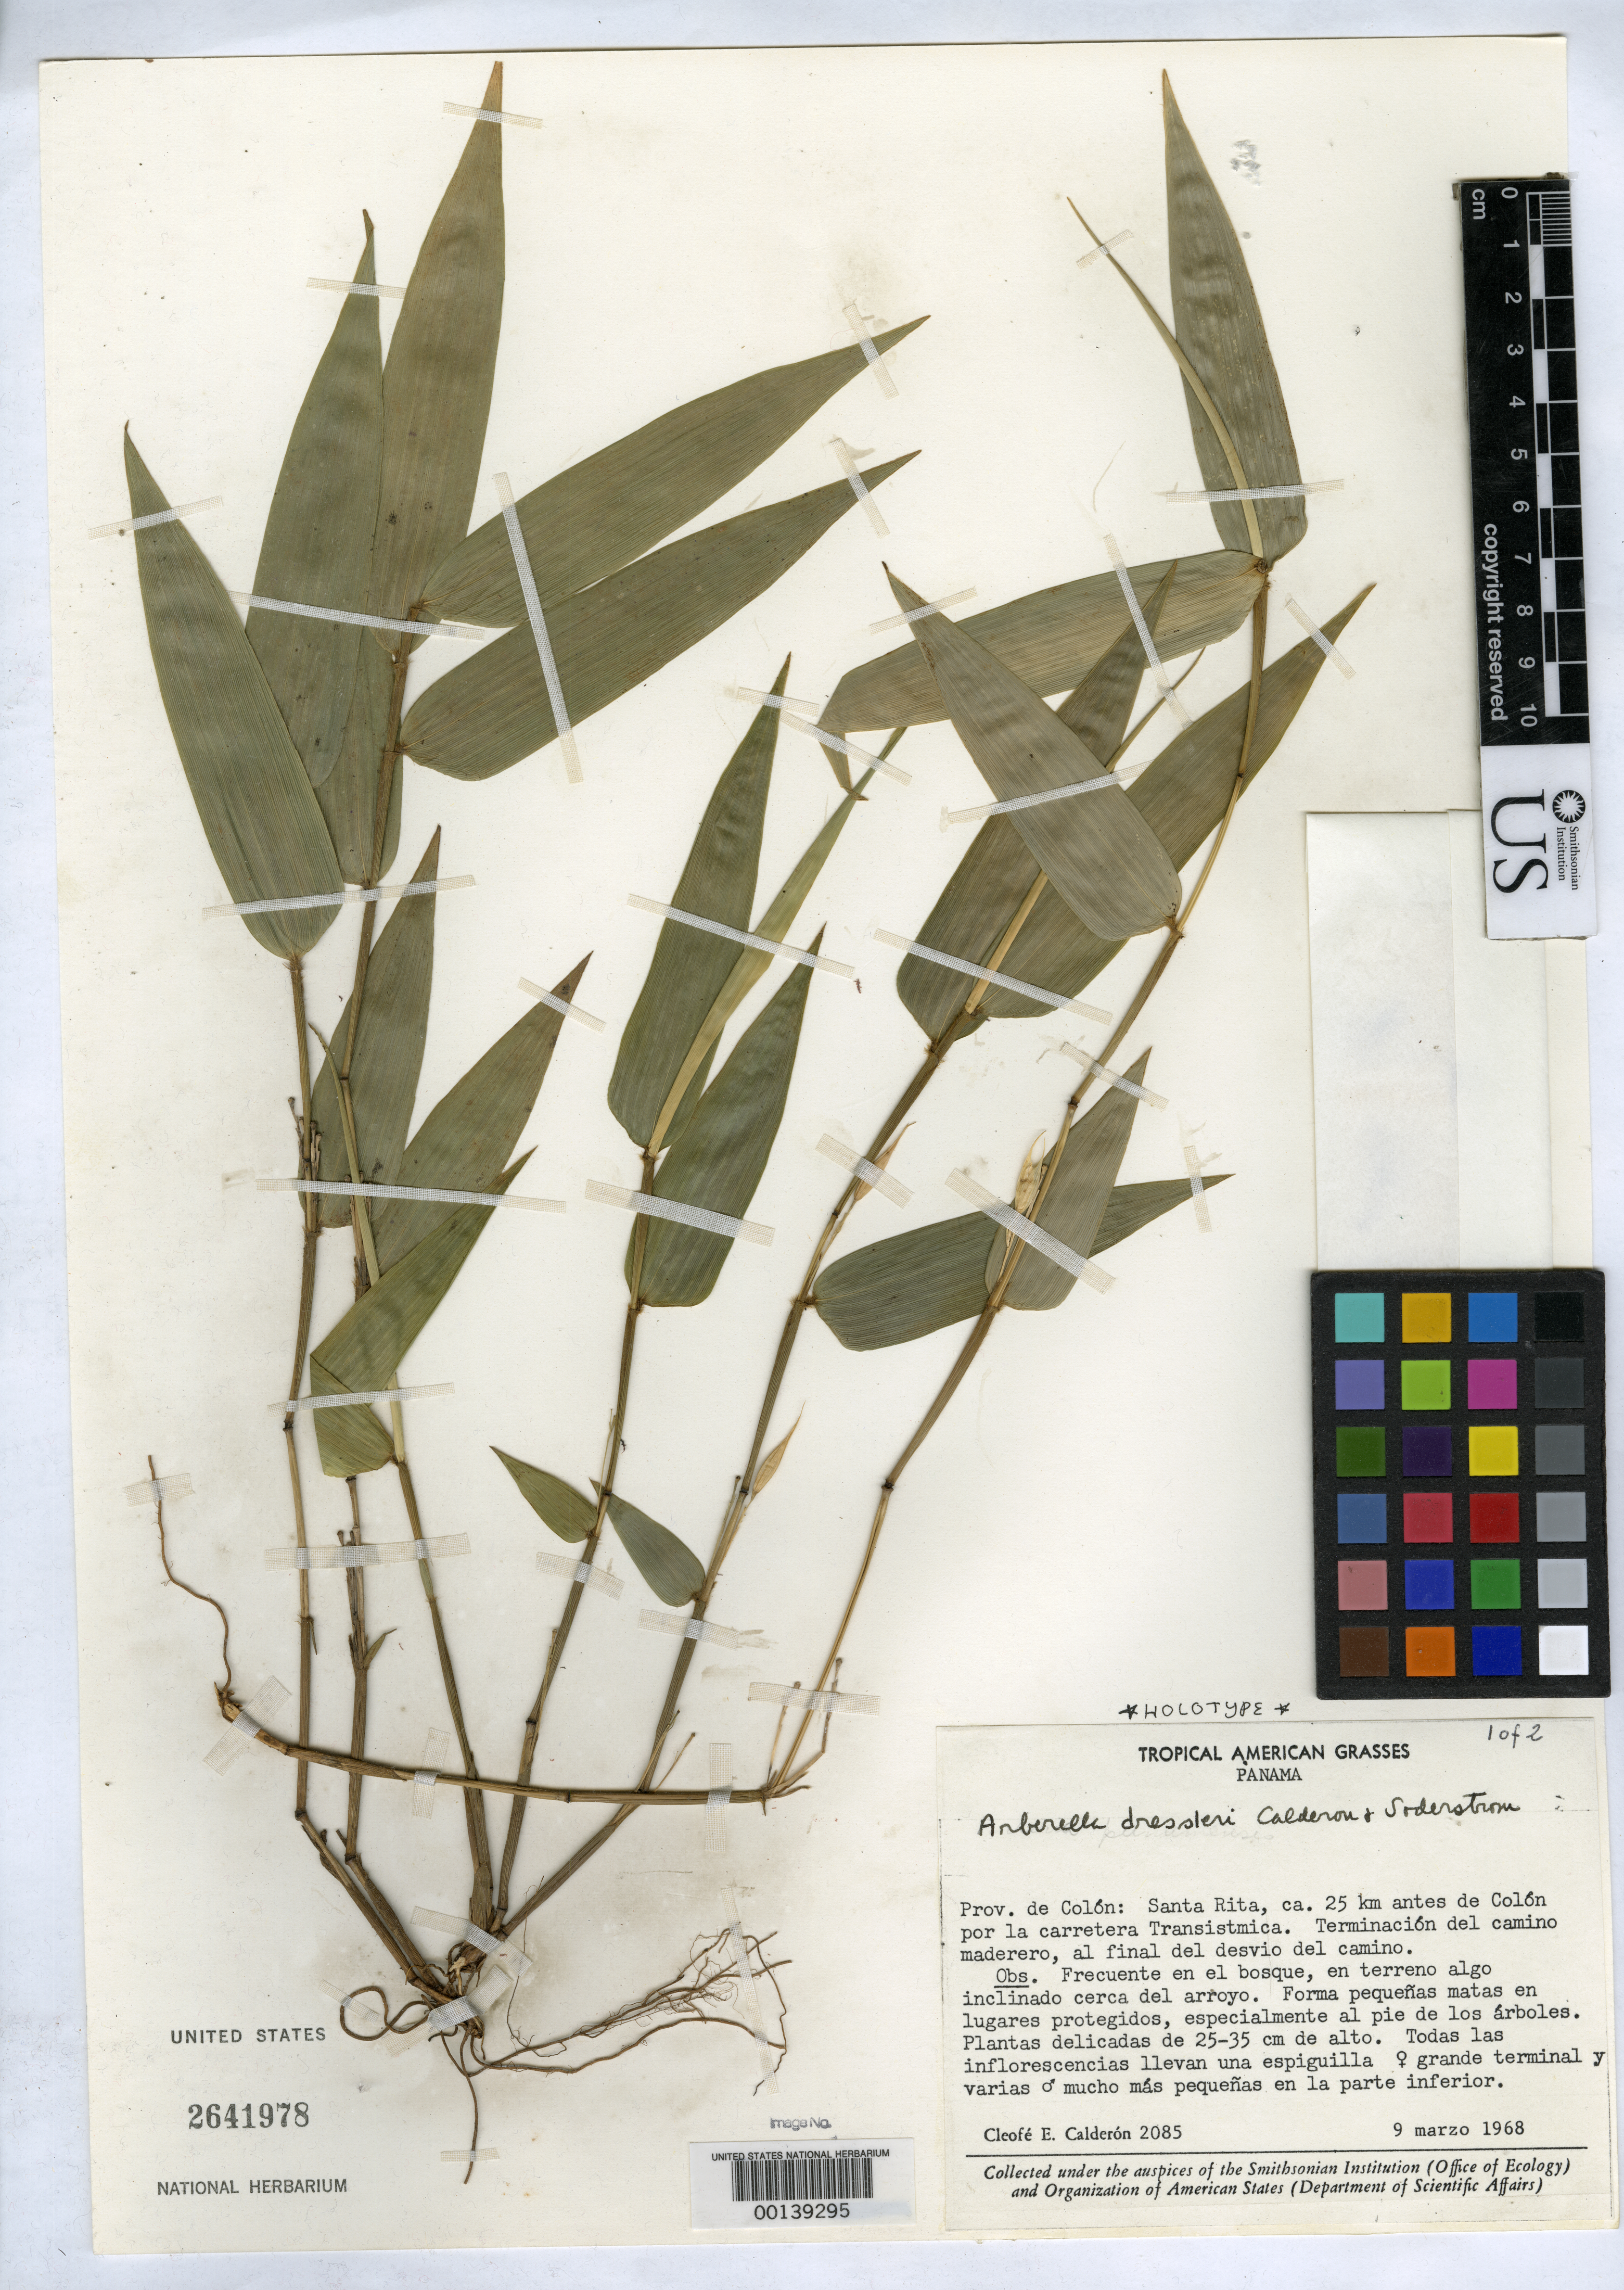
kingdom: Plantae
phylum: Tracheophyta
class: Liliopsida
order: Poales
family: Poaceae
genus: Arberella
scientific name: Arberella dressleri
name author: C. E. Calderón & Soderstr.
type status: Holotype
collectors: C. E. Calderón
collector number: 2085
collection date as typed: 09 Mar 1968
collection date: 1968-03-09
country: Panama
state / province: Colón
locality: Santa Rita, 25km before Colon on road from Trans-Istmica, end of Logging road.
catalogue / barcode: US 2641978